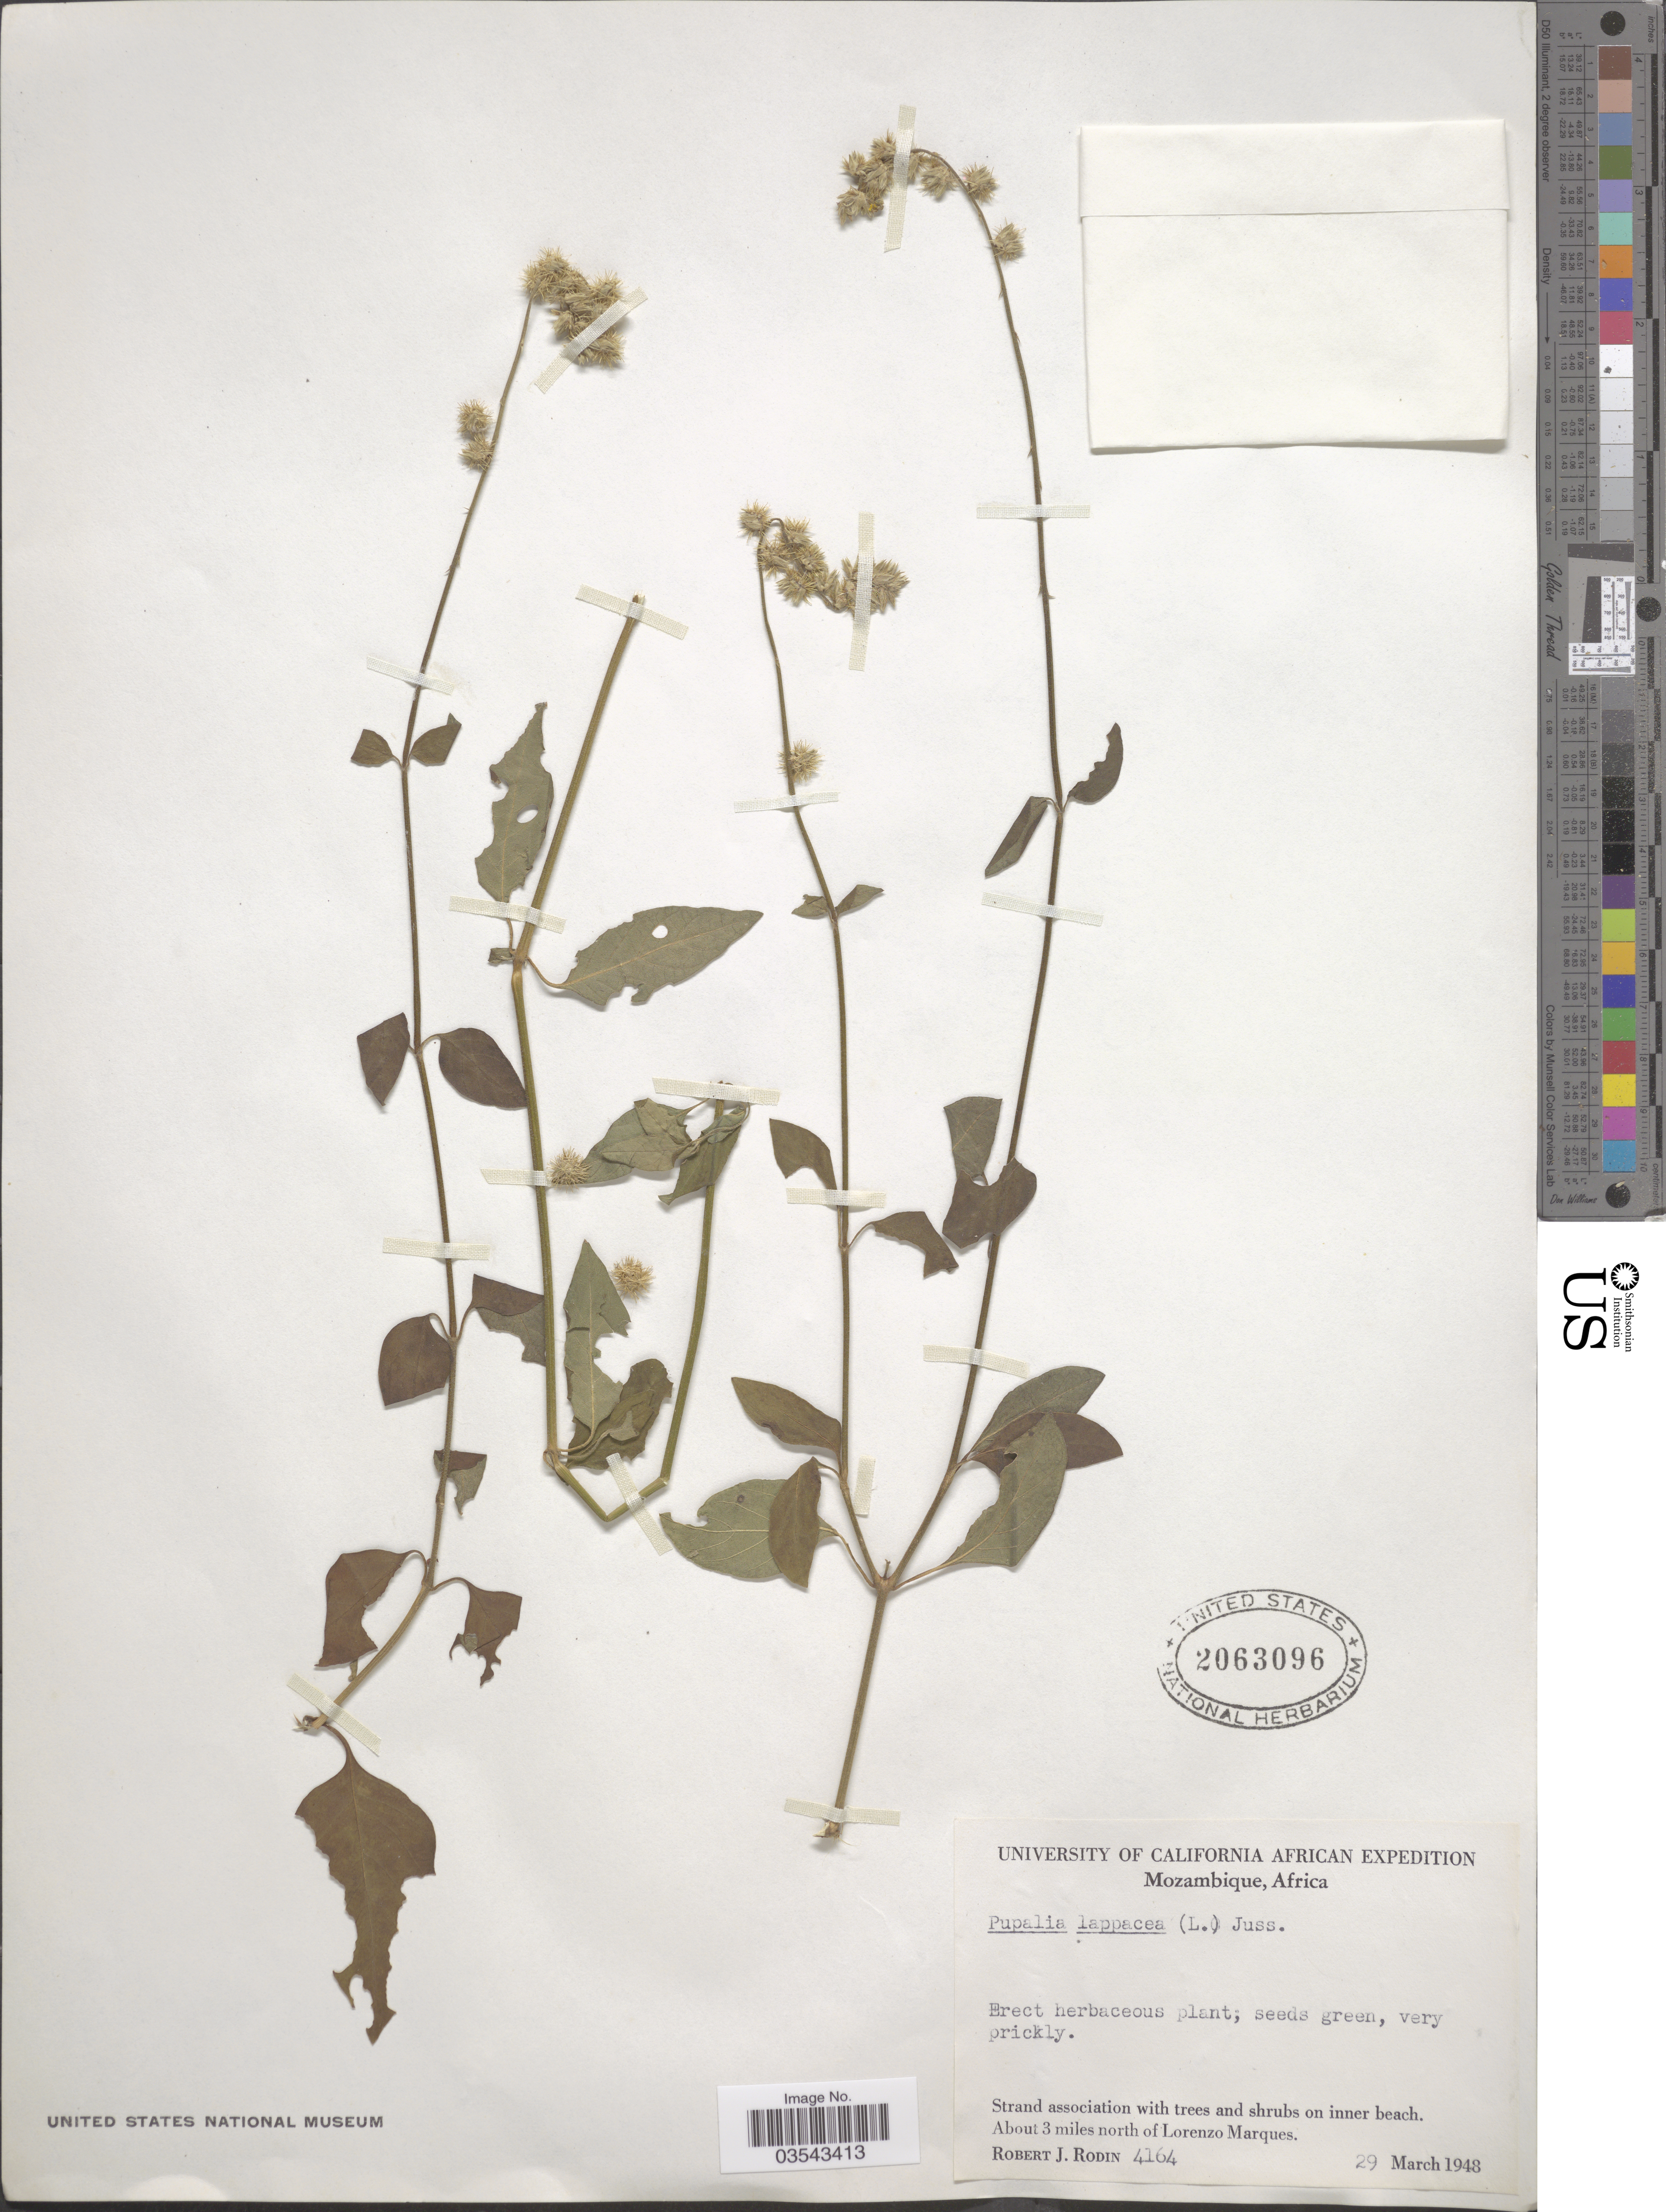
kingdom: Plantae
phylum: Tracheophyta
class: Magnoliopsida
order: Caryophyllales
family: Amaranthaceae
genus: Pupalia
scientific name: Pupalia lappacea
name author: (L.) A. Juss.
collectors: R. J. Rodin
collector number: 4164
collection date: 1948-03-29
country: Mozambique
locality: About 3 miles north of Lorenzo Marques.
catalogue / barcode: US 2063096